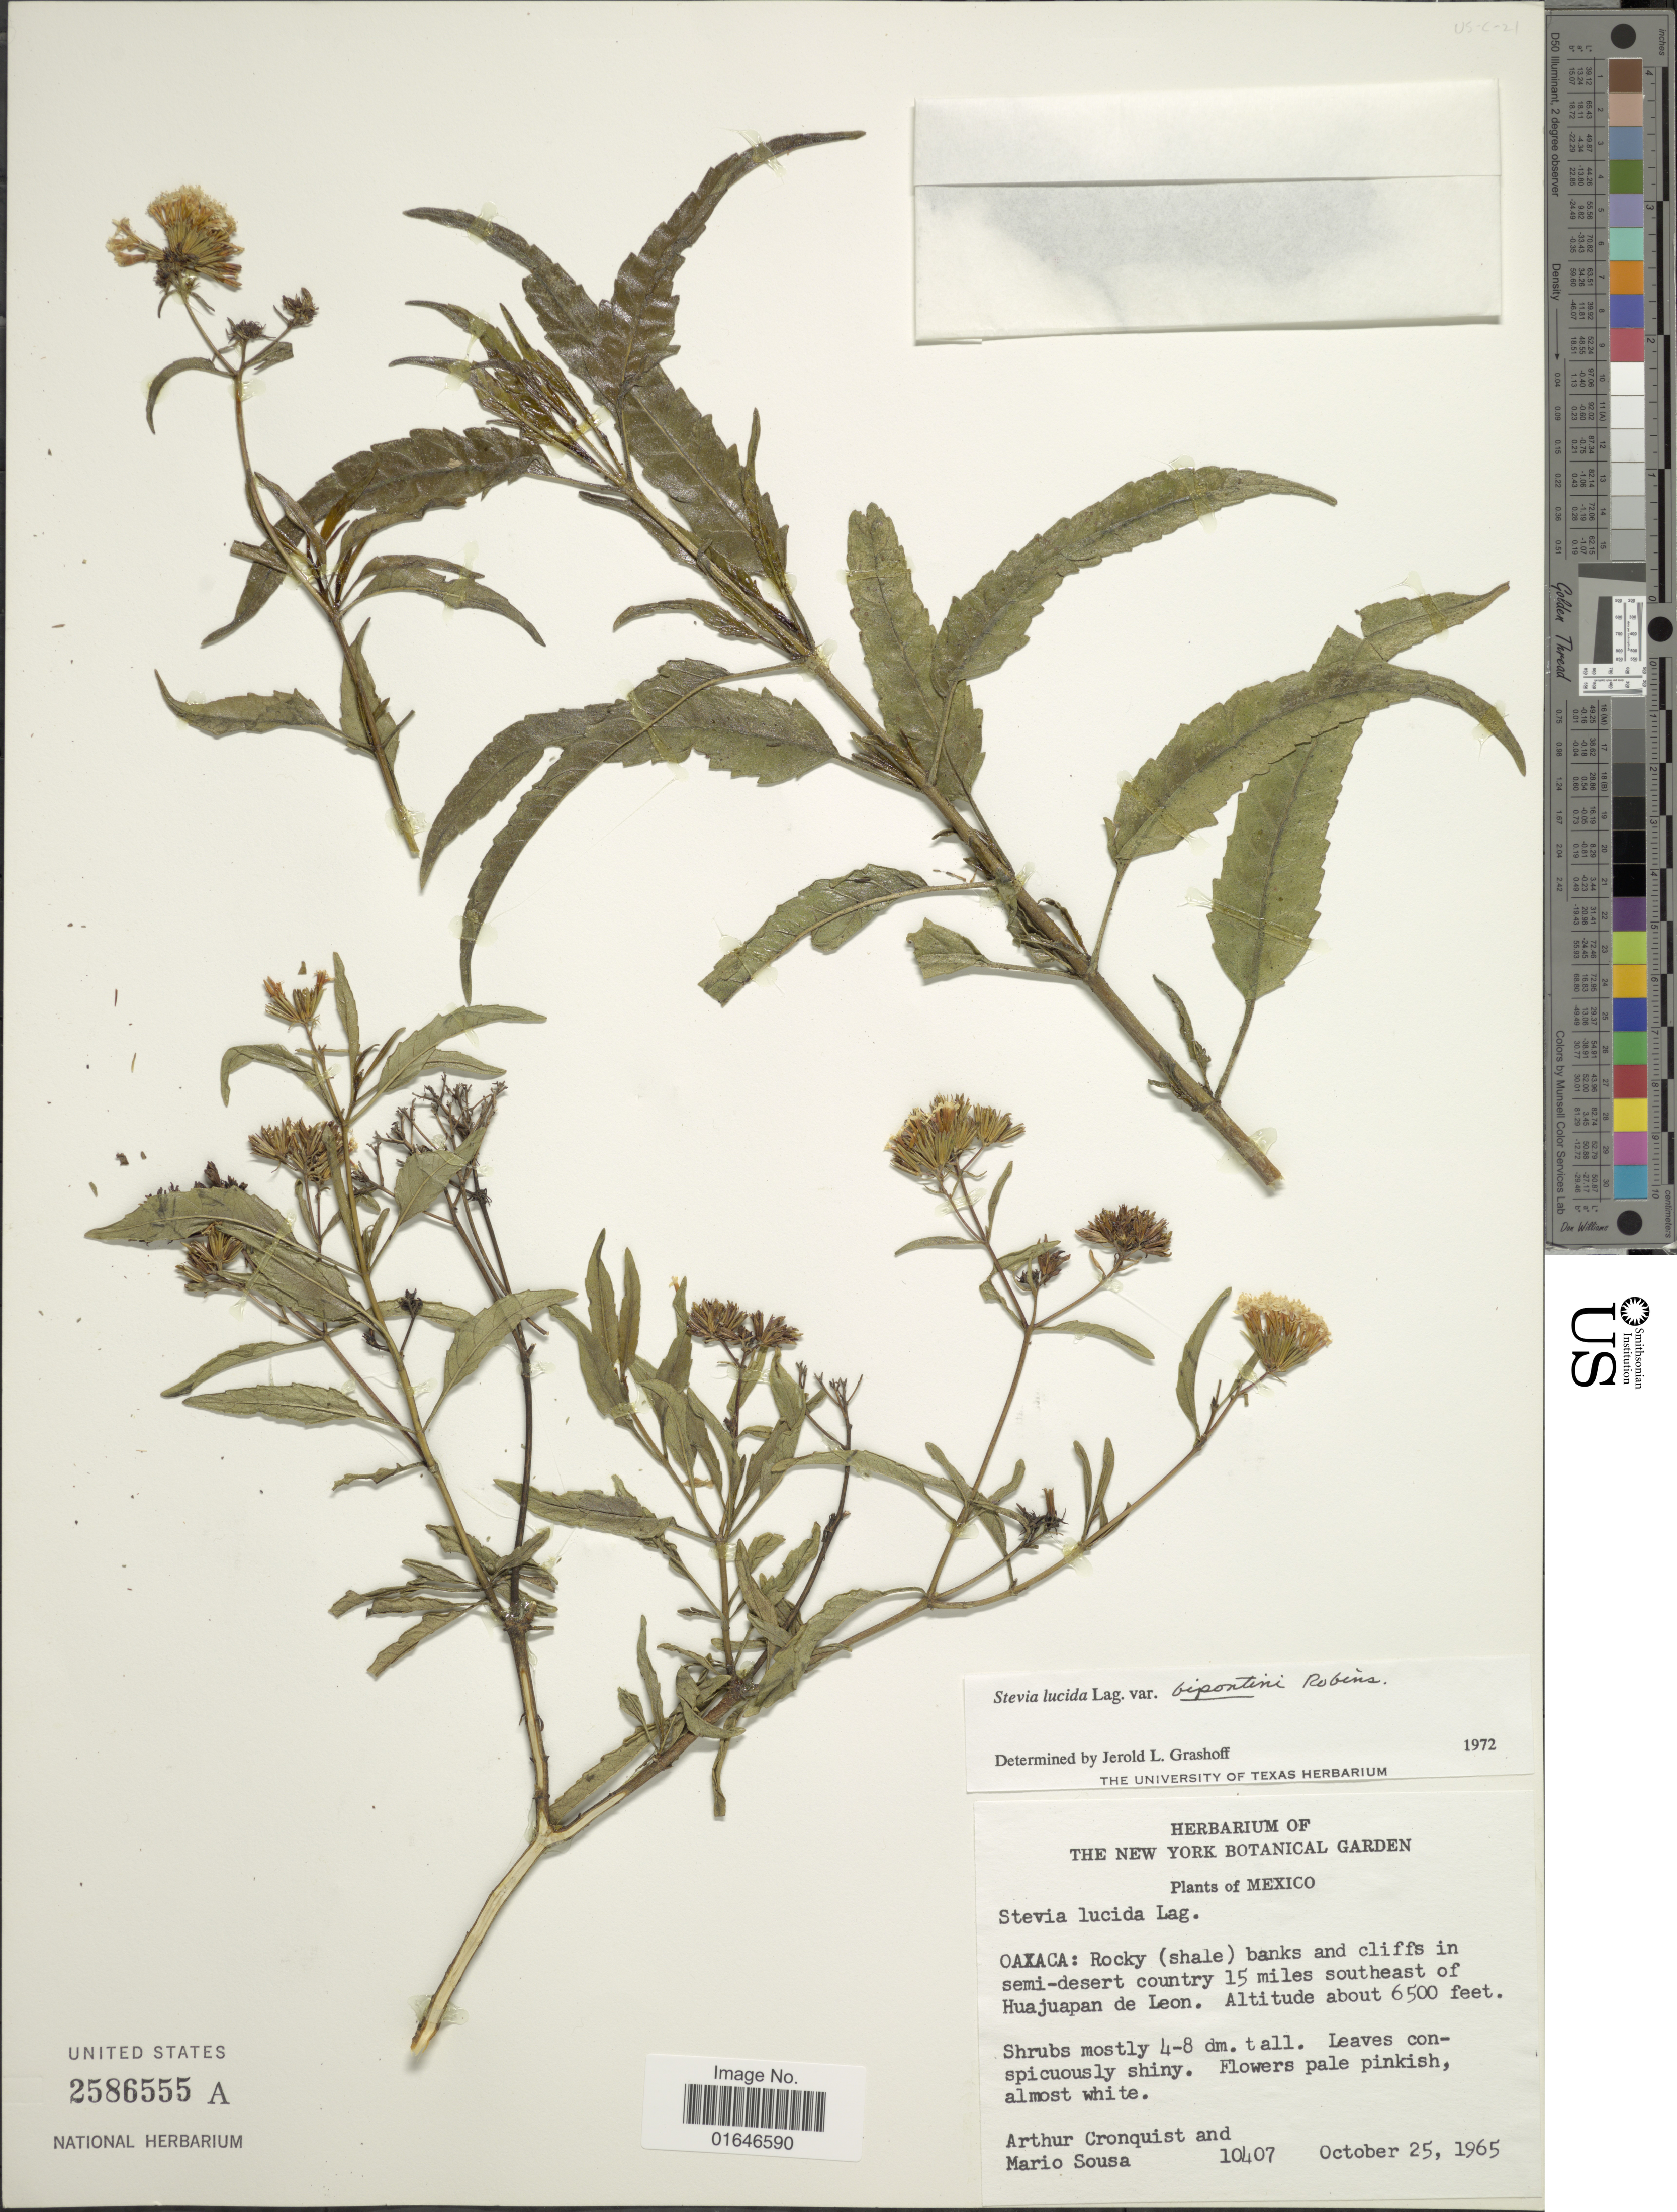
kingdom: Plantae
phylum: Tracheophyta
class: Magnoliopsida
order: Asterales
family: Asteraceae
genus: Stevia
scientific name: Stevia lucida var. bipontini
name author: B.L. Rob.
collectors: A. J. Cronquist & M. Sousa S.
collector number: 10407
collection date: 1965-10-25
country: Mexico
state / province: Oaxaca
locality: Rocky ( shale ) banks and cliffs in semi - desert country 15 miles southeat of Huajuapan de Leon.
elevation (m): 1981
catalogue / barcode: US 2586555A